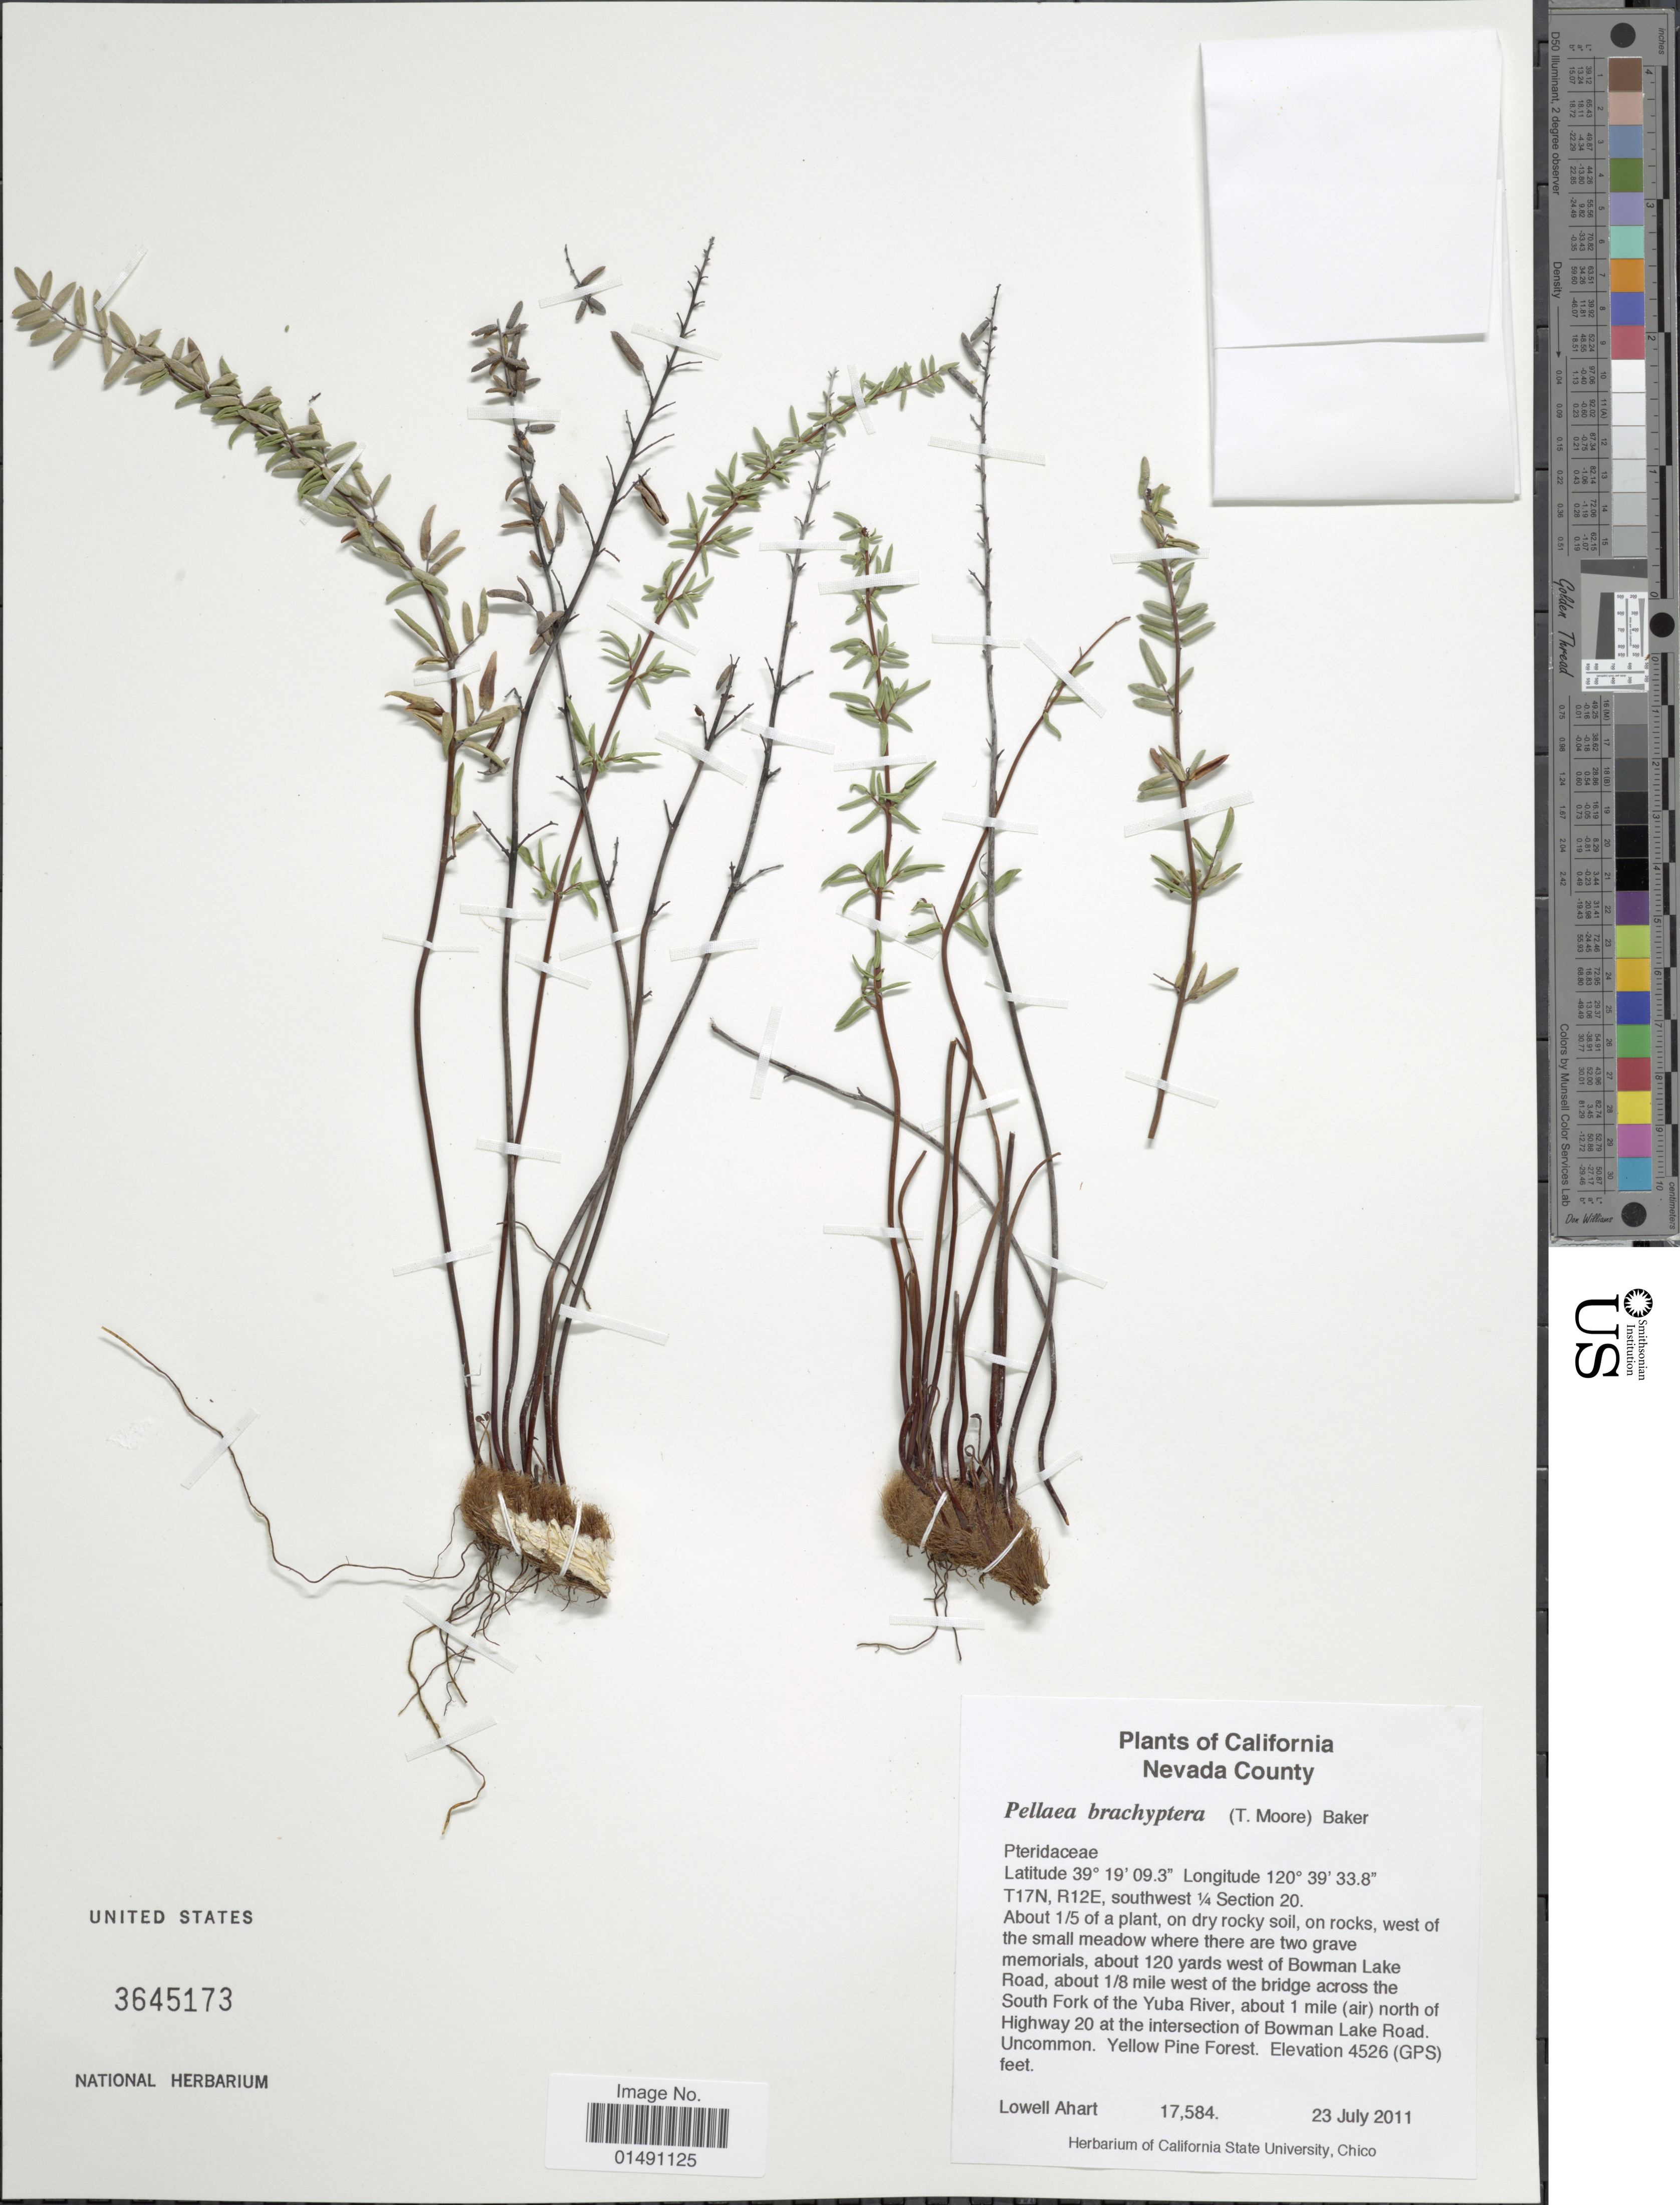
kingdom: Plantae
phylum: Tracheophyta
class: Polypodiopsida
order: Polypodiales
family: Pteridaceae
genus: Pellaea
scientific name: Pellaea brachyptera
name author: (T. Moore) Baker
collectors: L. Ahart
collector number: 17584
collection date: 2011-07-23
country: United States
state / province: California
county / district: Nevada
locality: Nevada Co., T17N, R12E, southwest ¼ Section 20. Road, about 1/8 mile west of bridge across the South Fork of the Yuba River, about 1 mile (air) north of Highway 20 at the intersection of Bowman Lake Road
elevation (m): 1380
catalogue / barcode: US 3645173